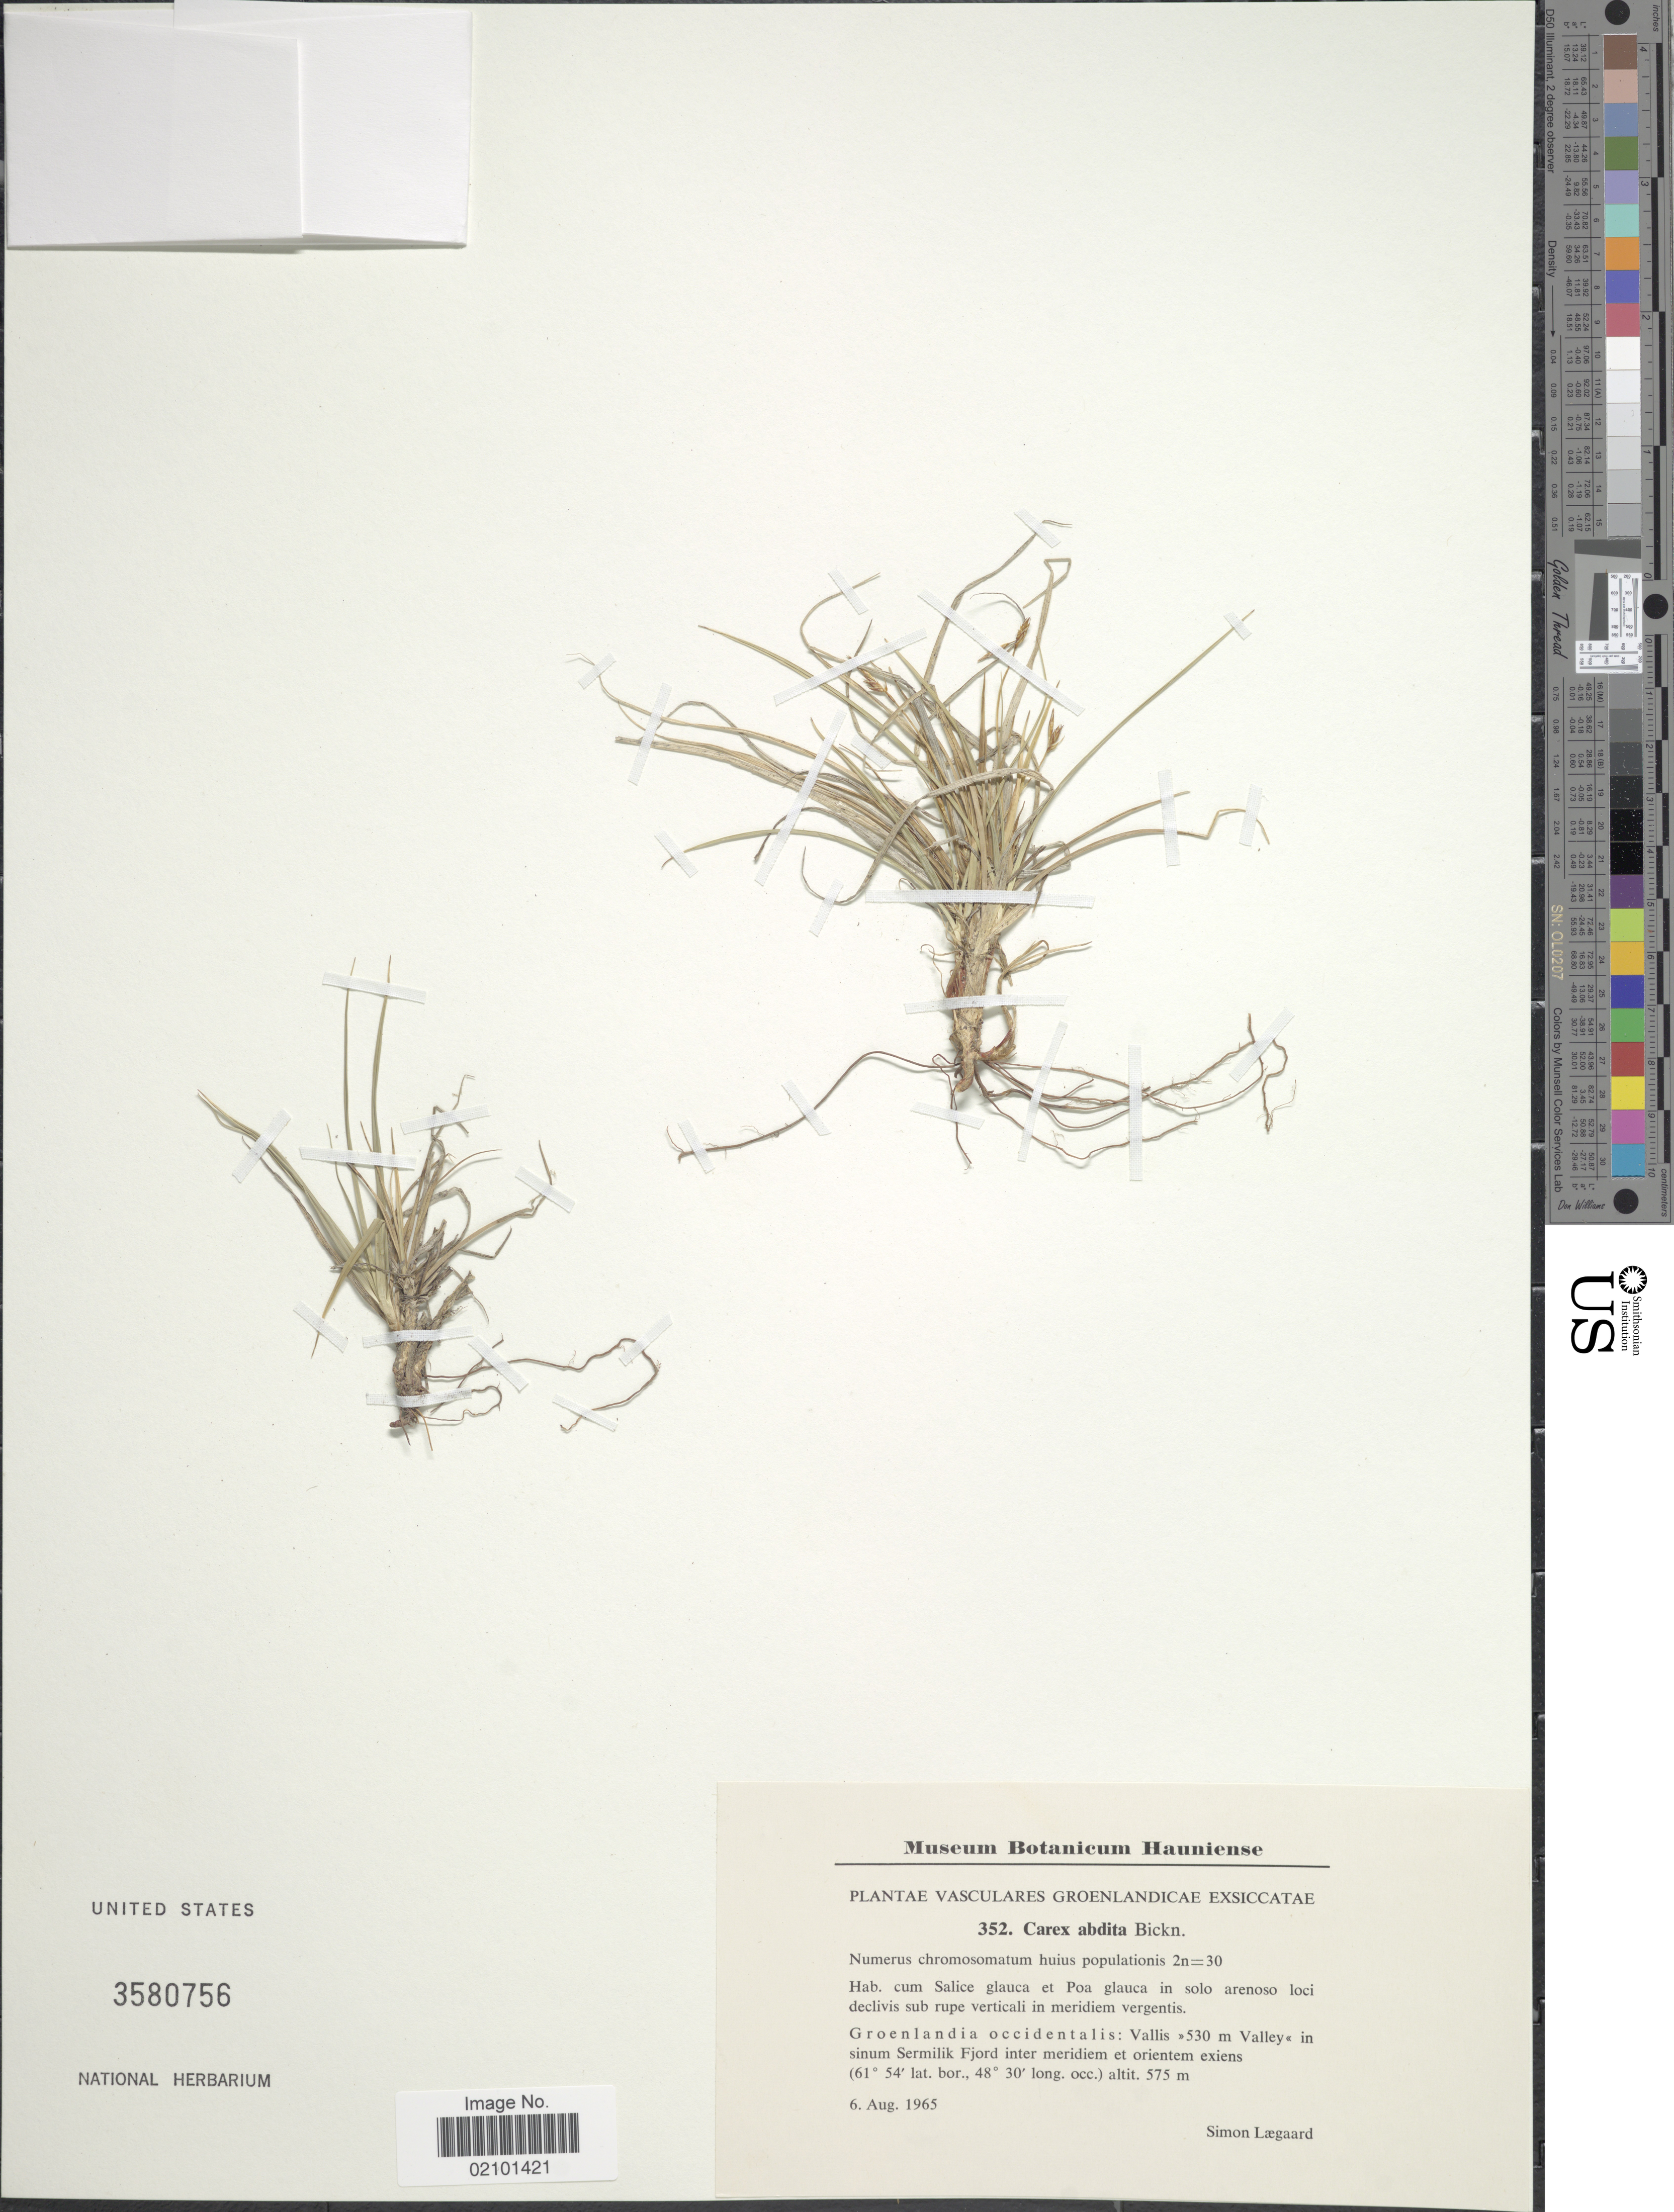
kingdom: Plantae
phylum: Tracheophyta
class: Liliopsida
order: Poales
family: Cyperaceae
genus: Carex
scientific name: Carex umbellata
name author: Schkuhr ex Willd.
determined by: Strong, Mark T., (BOT), Smithsonian Institution - National Museum of Natural History (UNITED STATES)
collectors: S. Lægaard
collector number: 352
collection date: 1965-08-06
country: Greenland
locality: Groenlandia Occidentalis: Vallis, in sinum Sermilik Fjord inter meridiem et orientem exiens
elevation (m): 575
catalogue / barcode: US 3580756